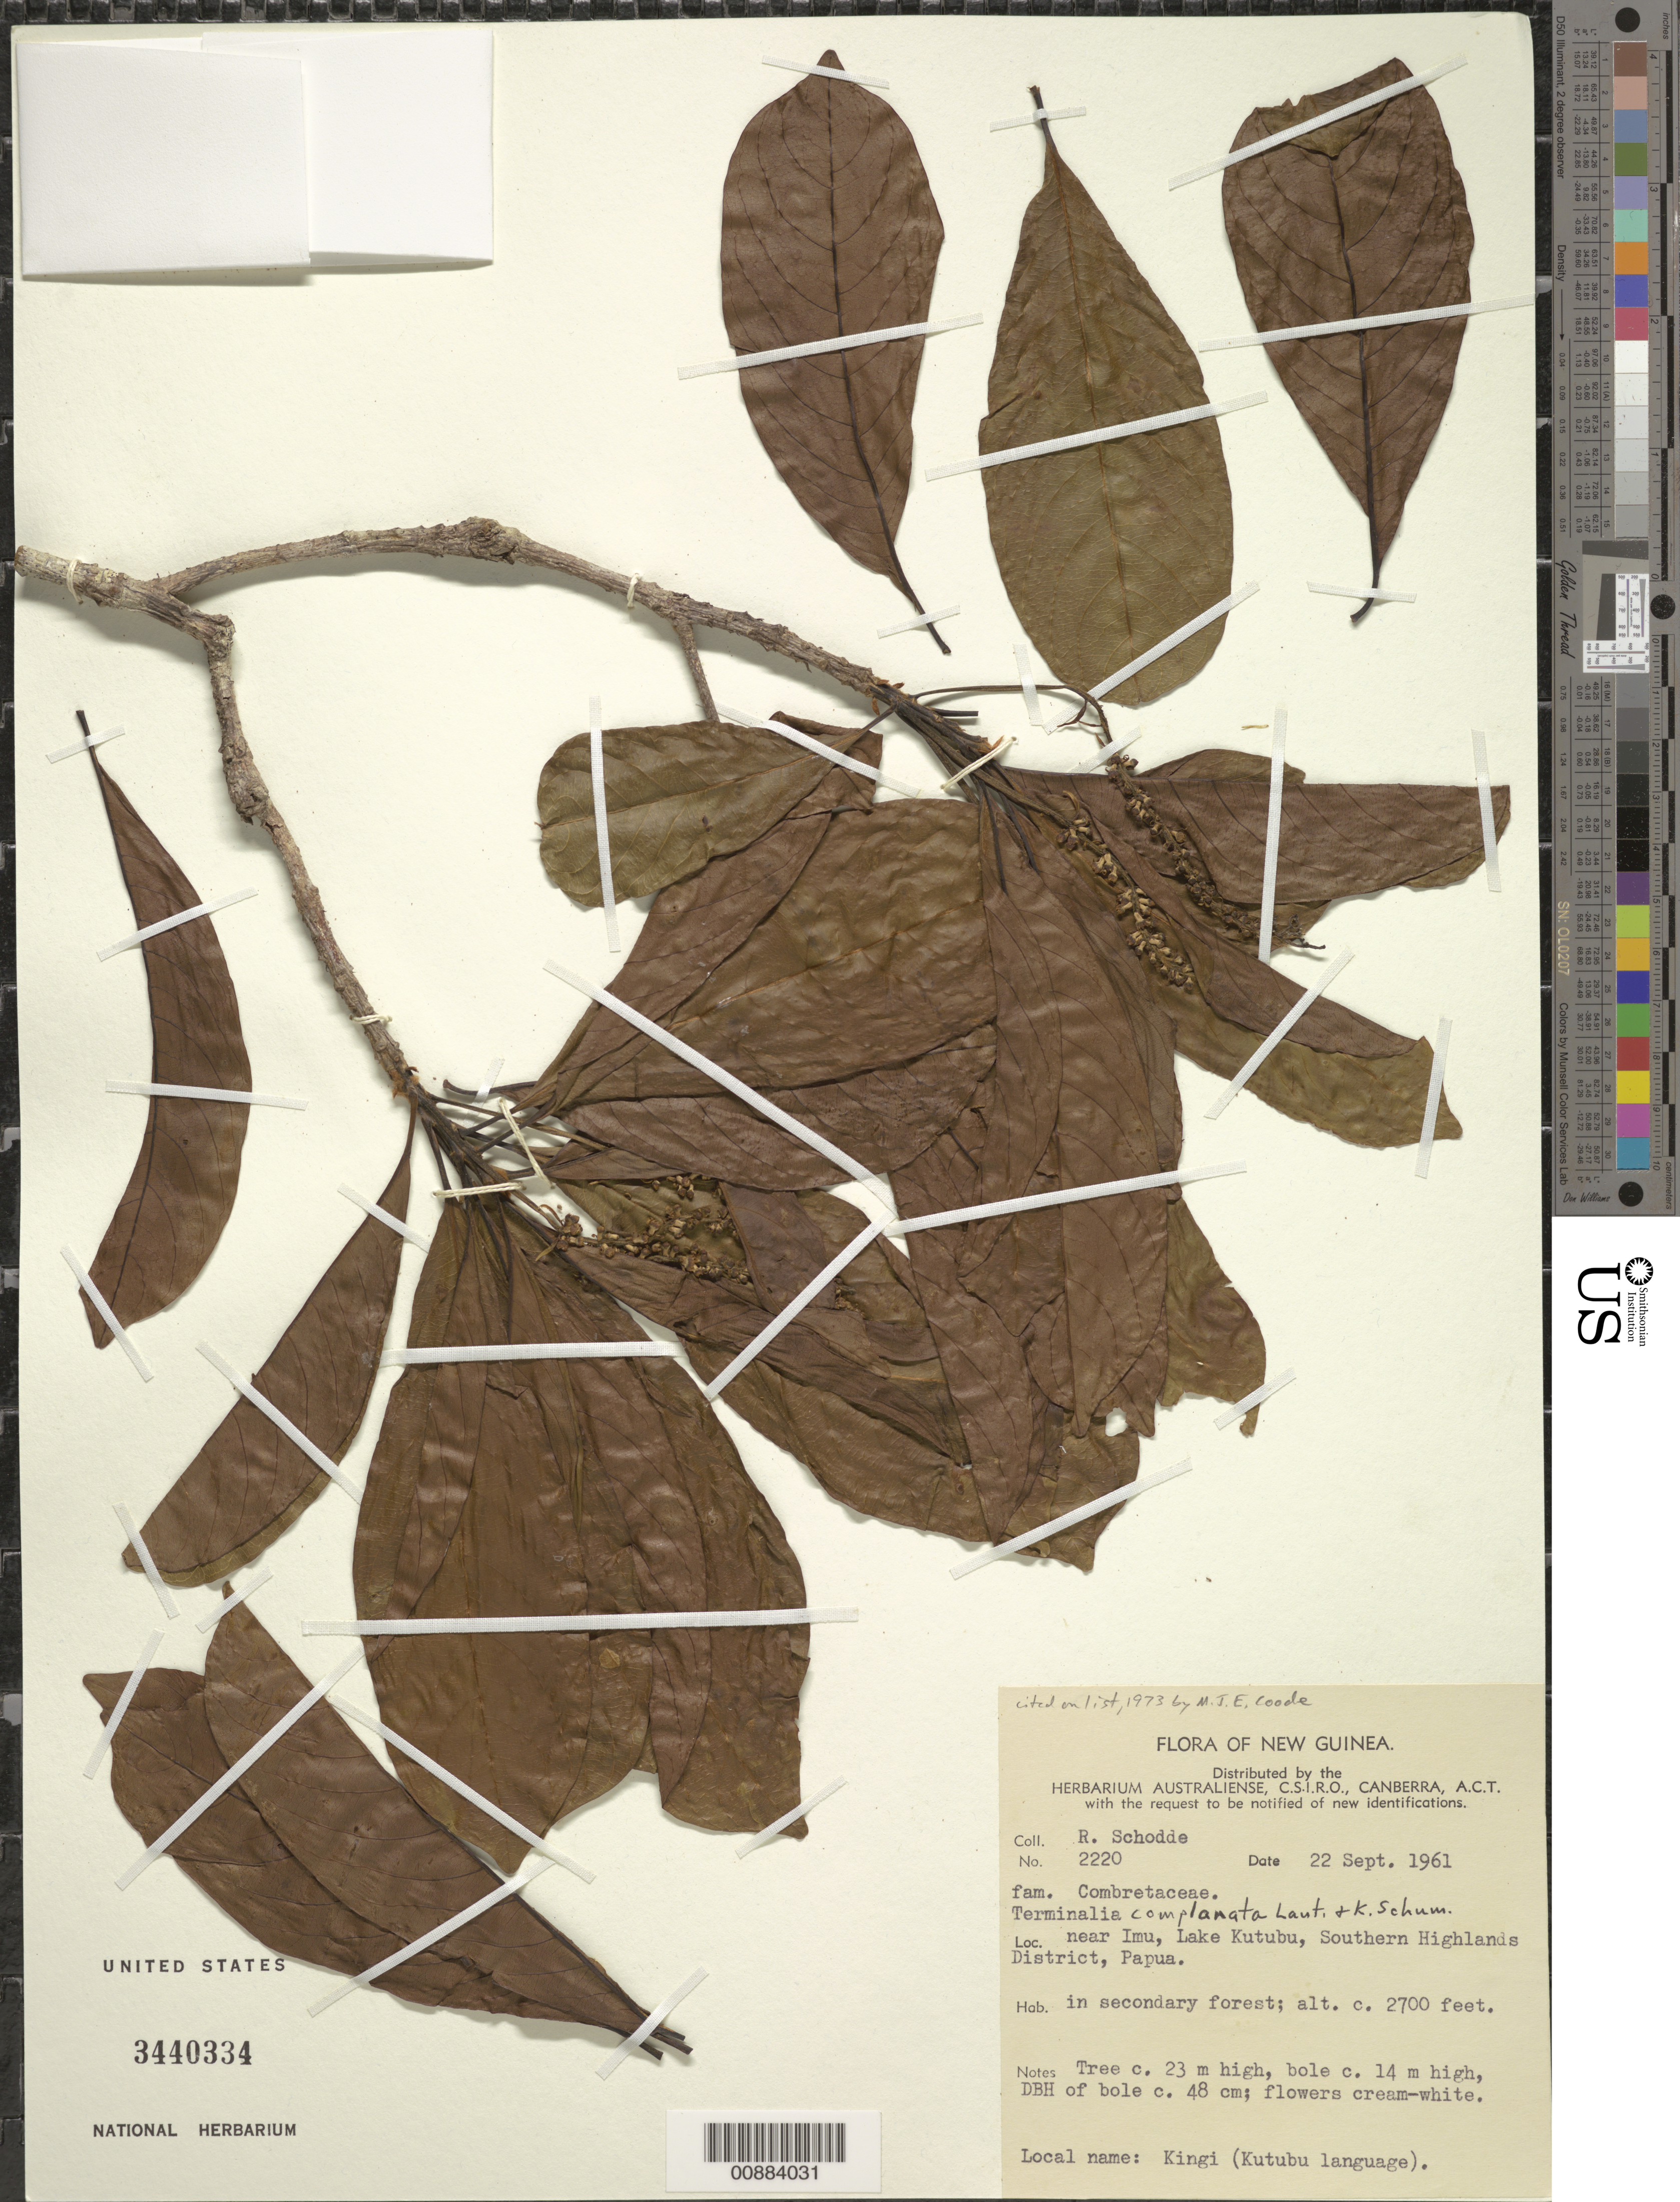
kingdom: Plantae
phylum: Tracheophyta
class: Magnoliopsida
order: Myrtales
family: Combretaceae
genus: Terminalia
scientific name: Terminalia complanata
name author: K. Schum.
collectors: R. Schodde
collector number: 2220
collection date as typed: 22 Sep 1961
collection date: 1961-09-22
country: Papua New Guinea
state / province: Southern Highlands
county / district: Lake Kutubu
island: New Guinea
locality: near Imu, Lake Kutubu, Southern Highlands Dist., Papua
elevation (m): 823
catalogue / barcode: US 3440334